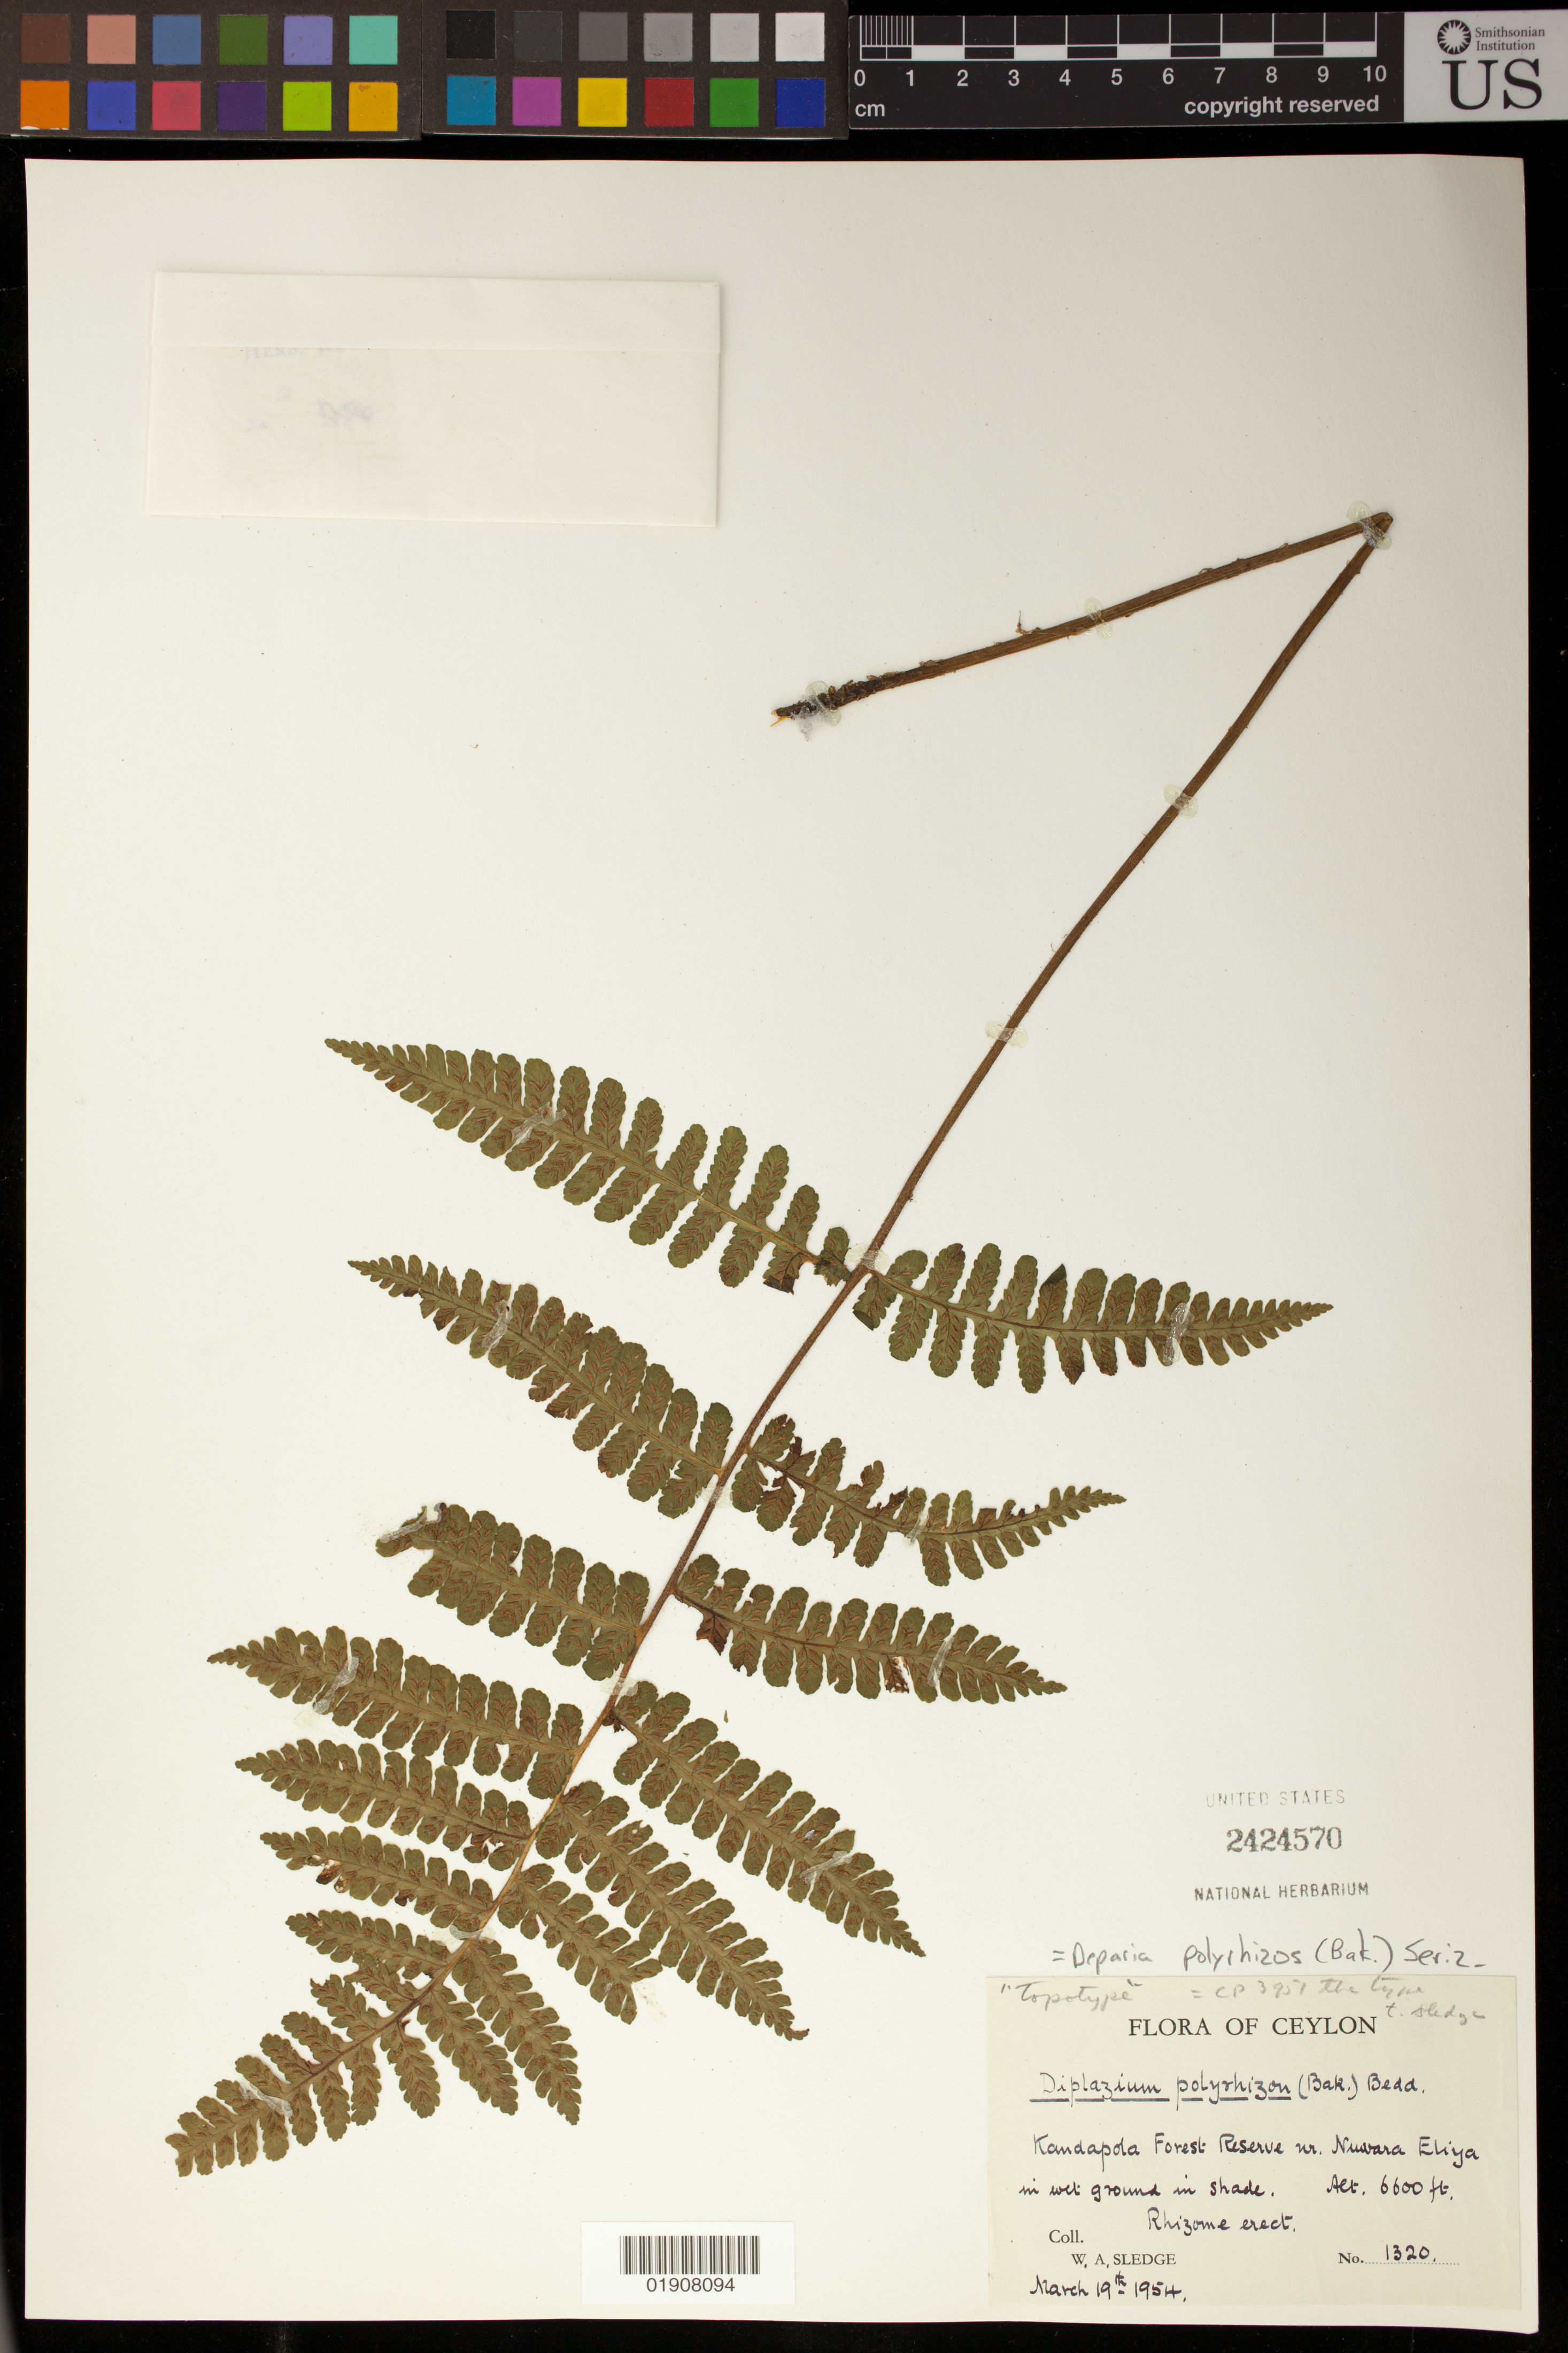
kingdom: Plantae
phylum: Tracheophyta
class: Polypodiopsida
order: Polypodiales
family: Athyriaceae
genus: Deparia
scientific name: Deparia polyrhiza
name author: (Baker) Seriz.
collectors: W. A. Sledge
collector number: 1320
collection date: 1954-03-19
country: Sri Lanka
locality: Ceylon. Kandapola Forest Reserve, Nuwara Eliya.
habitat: In wet ground in shade.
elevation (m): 2012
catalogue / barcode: US 2424570